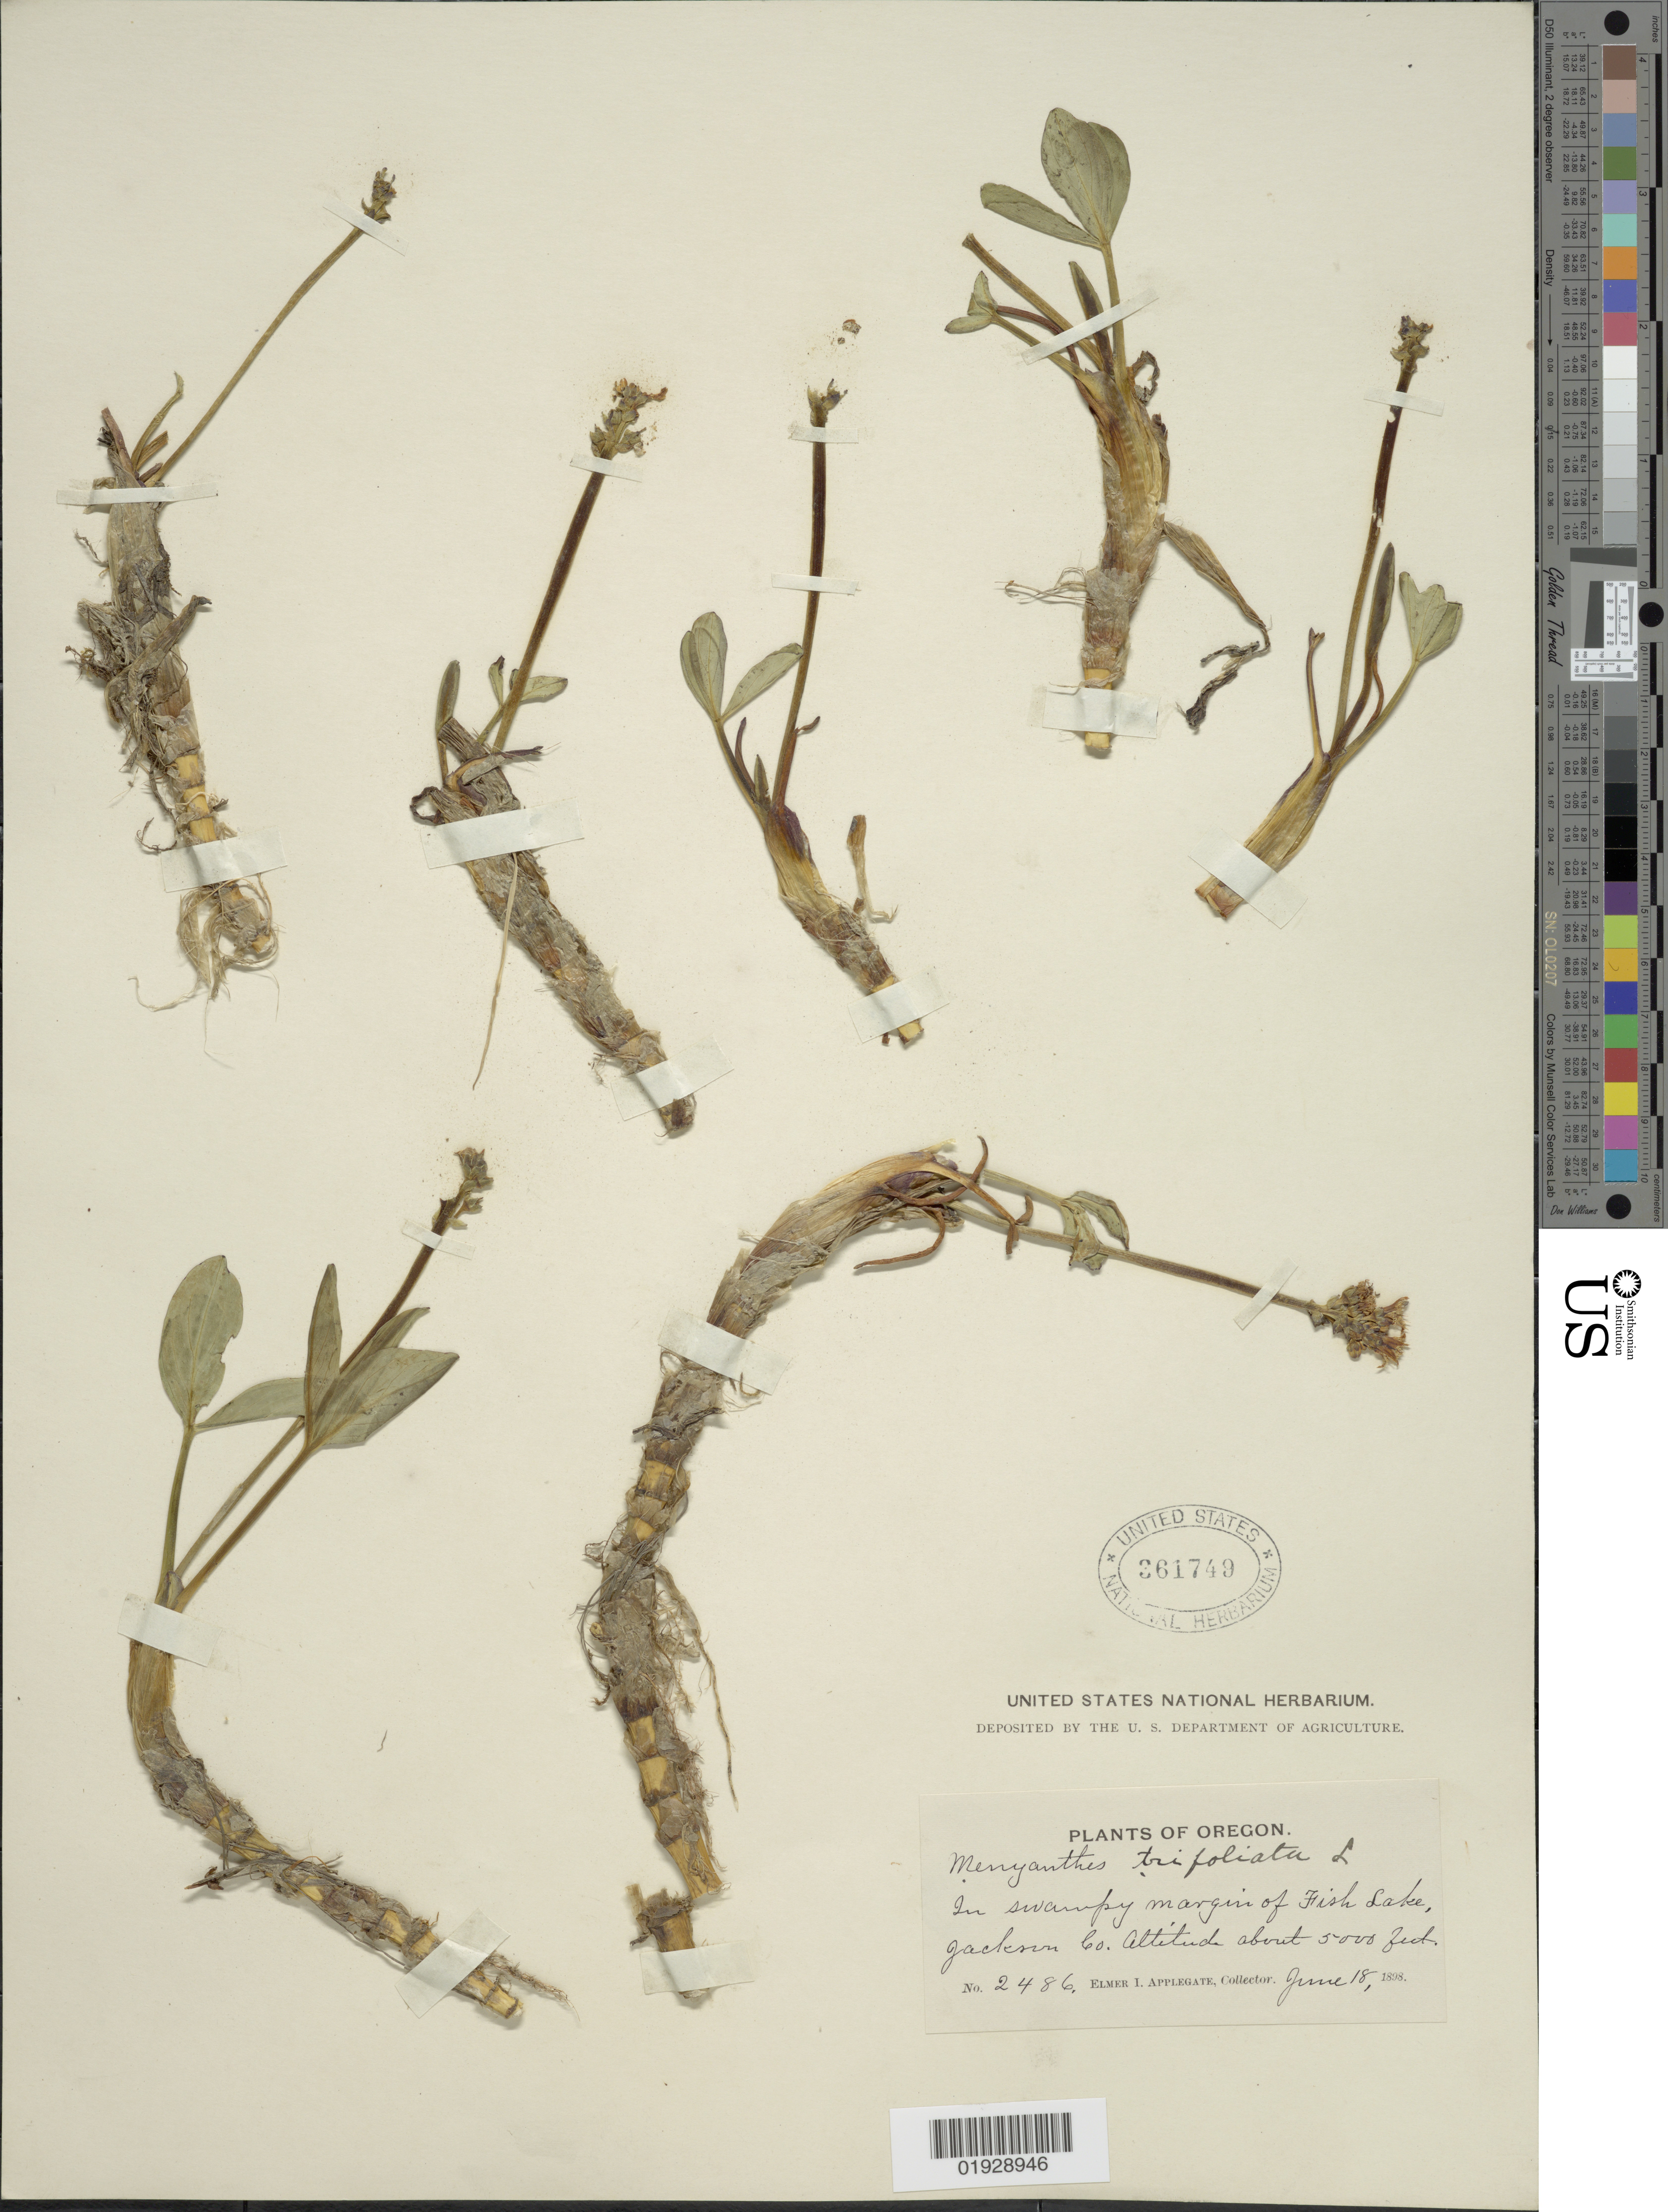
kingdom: Plantae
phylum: Tracheophyta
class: Magnoliopsida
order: Asterales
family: Menyanthaceae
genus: Menyanthes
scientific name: Menyanthes trifoliata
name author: L.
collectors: E. I. Applegate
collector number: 2486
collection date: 1898-06-18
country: United States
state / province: Oregon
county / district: Jackson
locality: In swampy margins of Fish Lake, Jackson Co.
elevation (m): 1524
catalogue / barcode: US 361749